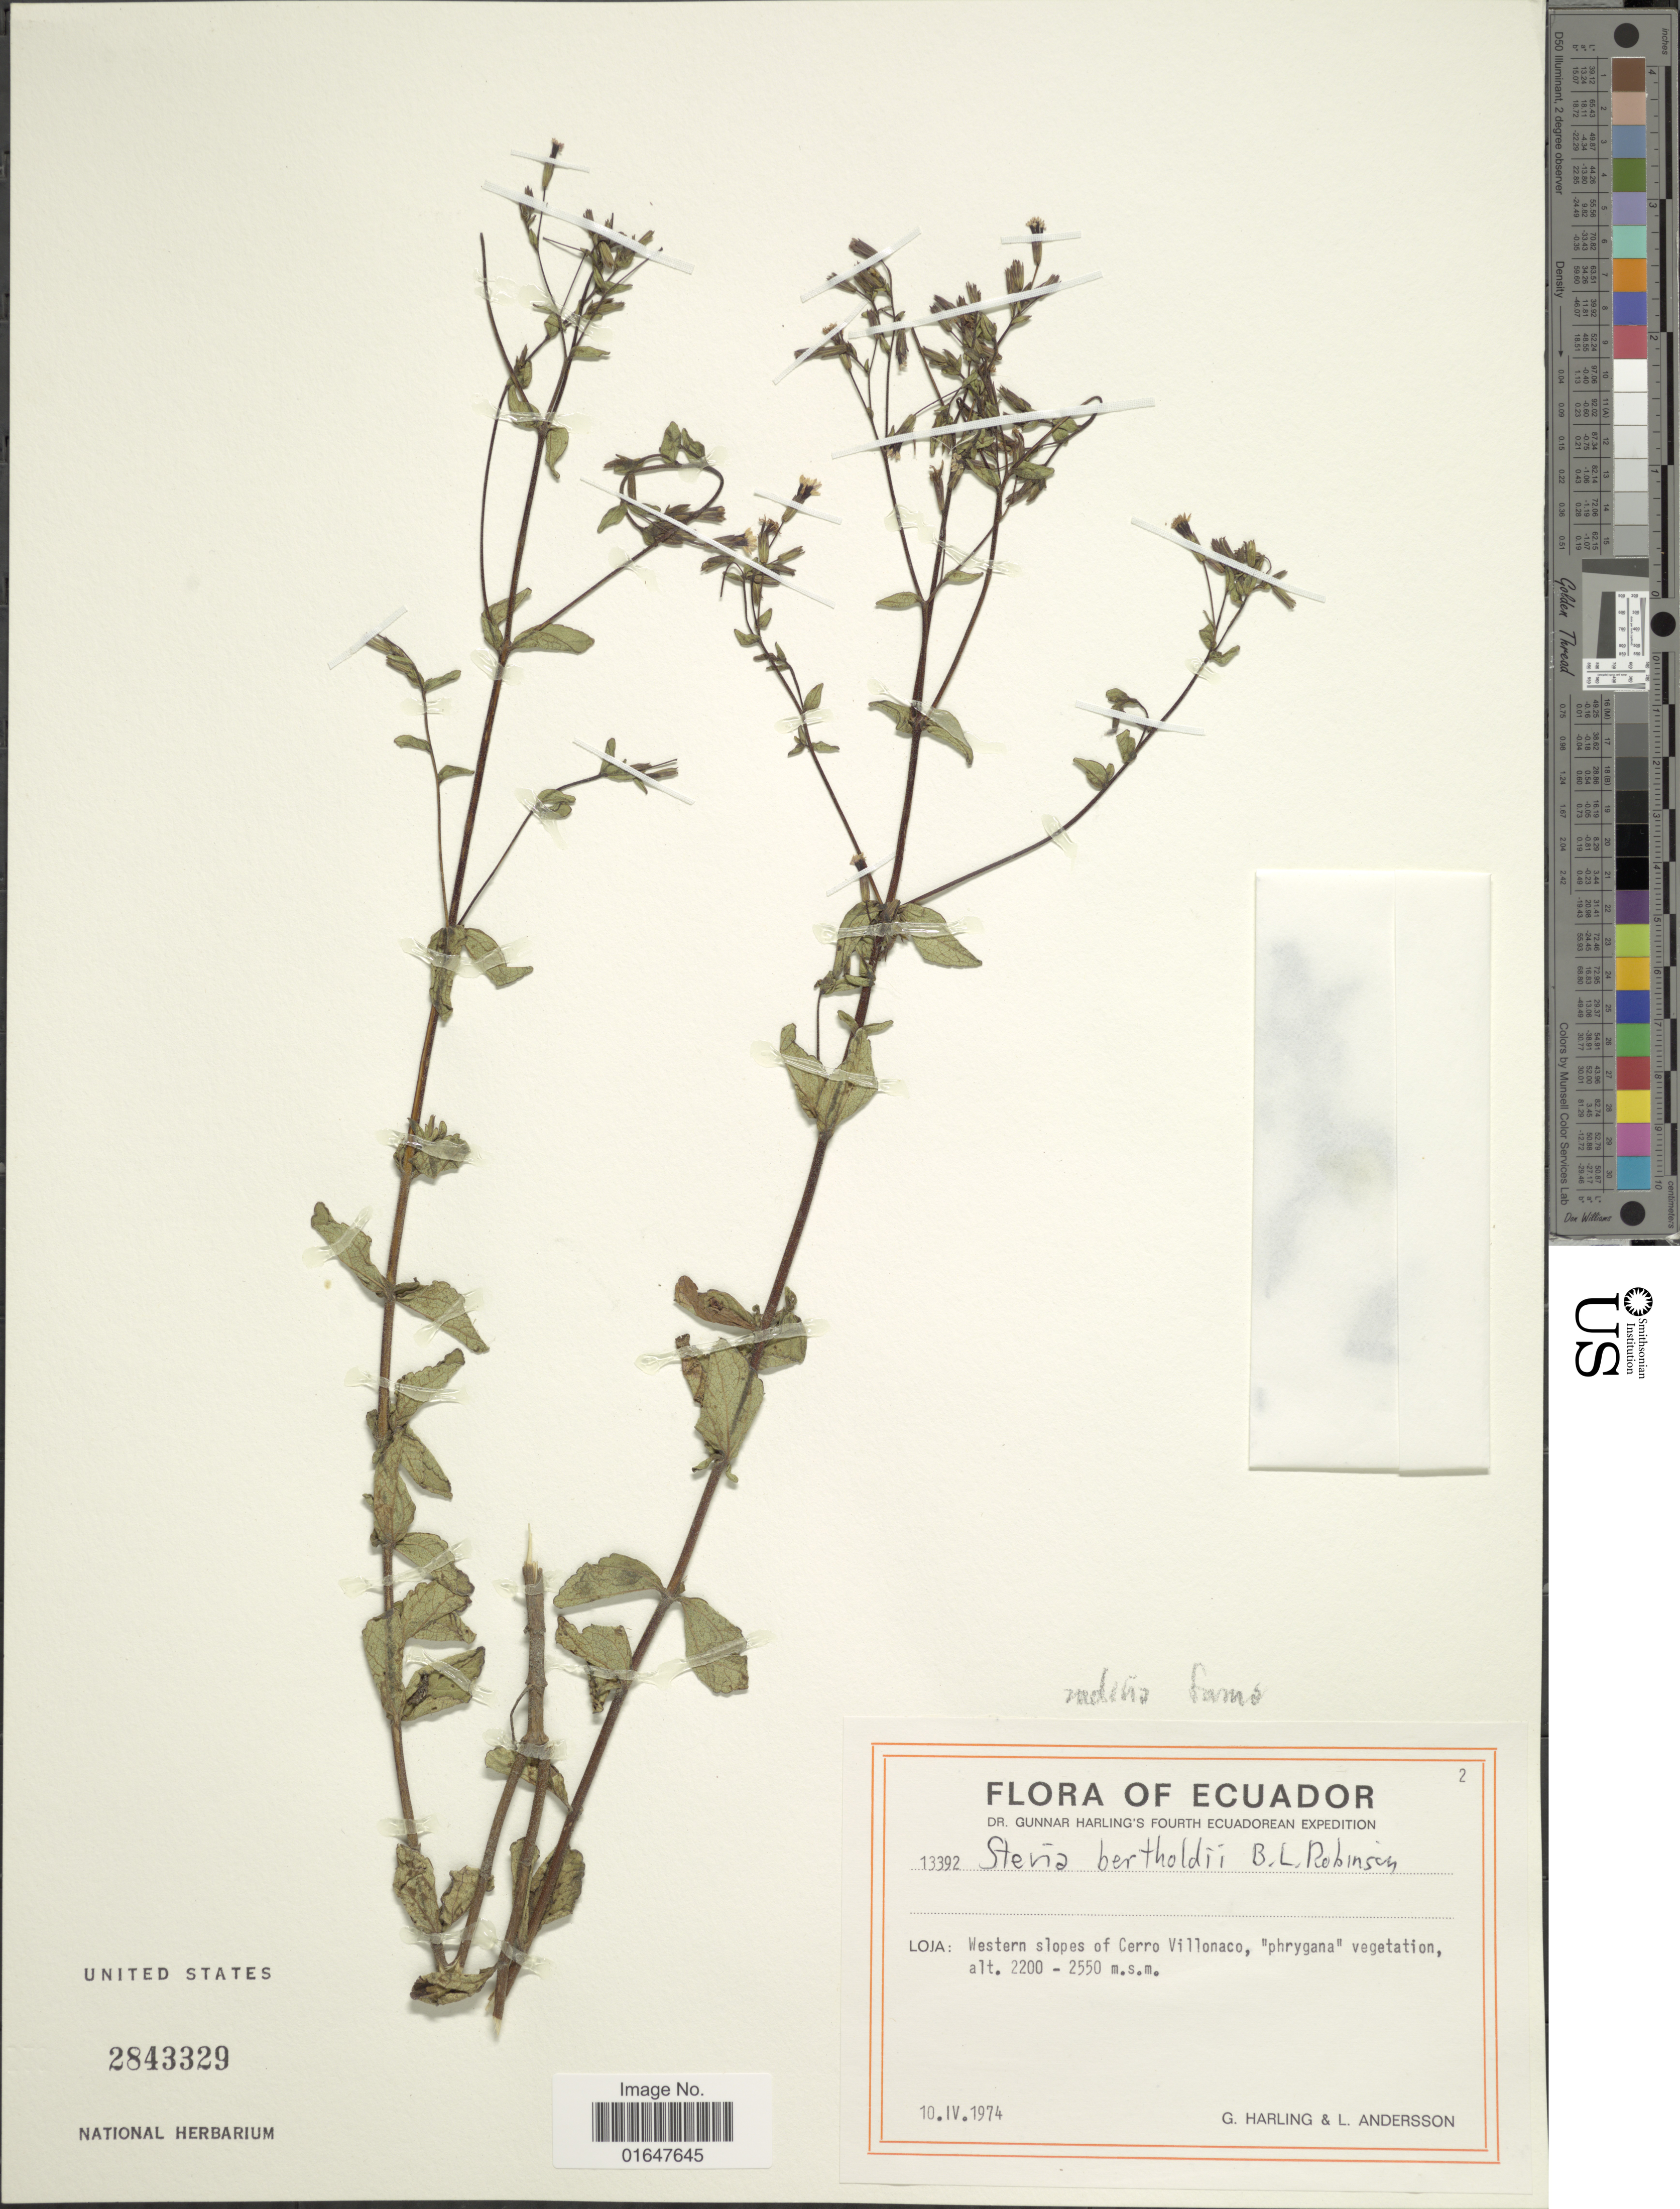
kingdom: Plantae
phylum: Tracheophyta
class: Magnoliopsida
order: Asterales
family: Asteraceae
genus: Stevia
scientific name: Stevia andina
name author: B.L. Rob.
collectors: G. Harling & L. Andersson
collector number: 13392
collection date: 1974-04-10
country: Ecuador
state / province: Loja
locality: Western slopes of Cerro Villonaco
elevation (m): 2200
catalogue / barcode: US 2843329